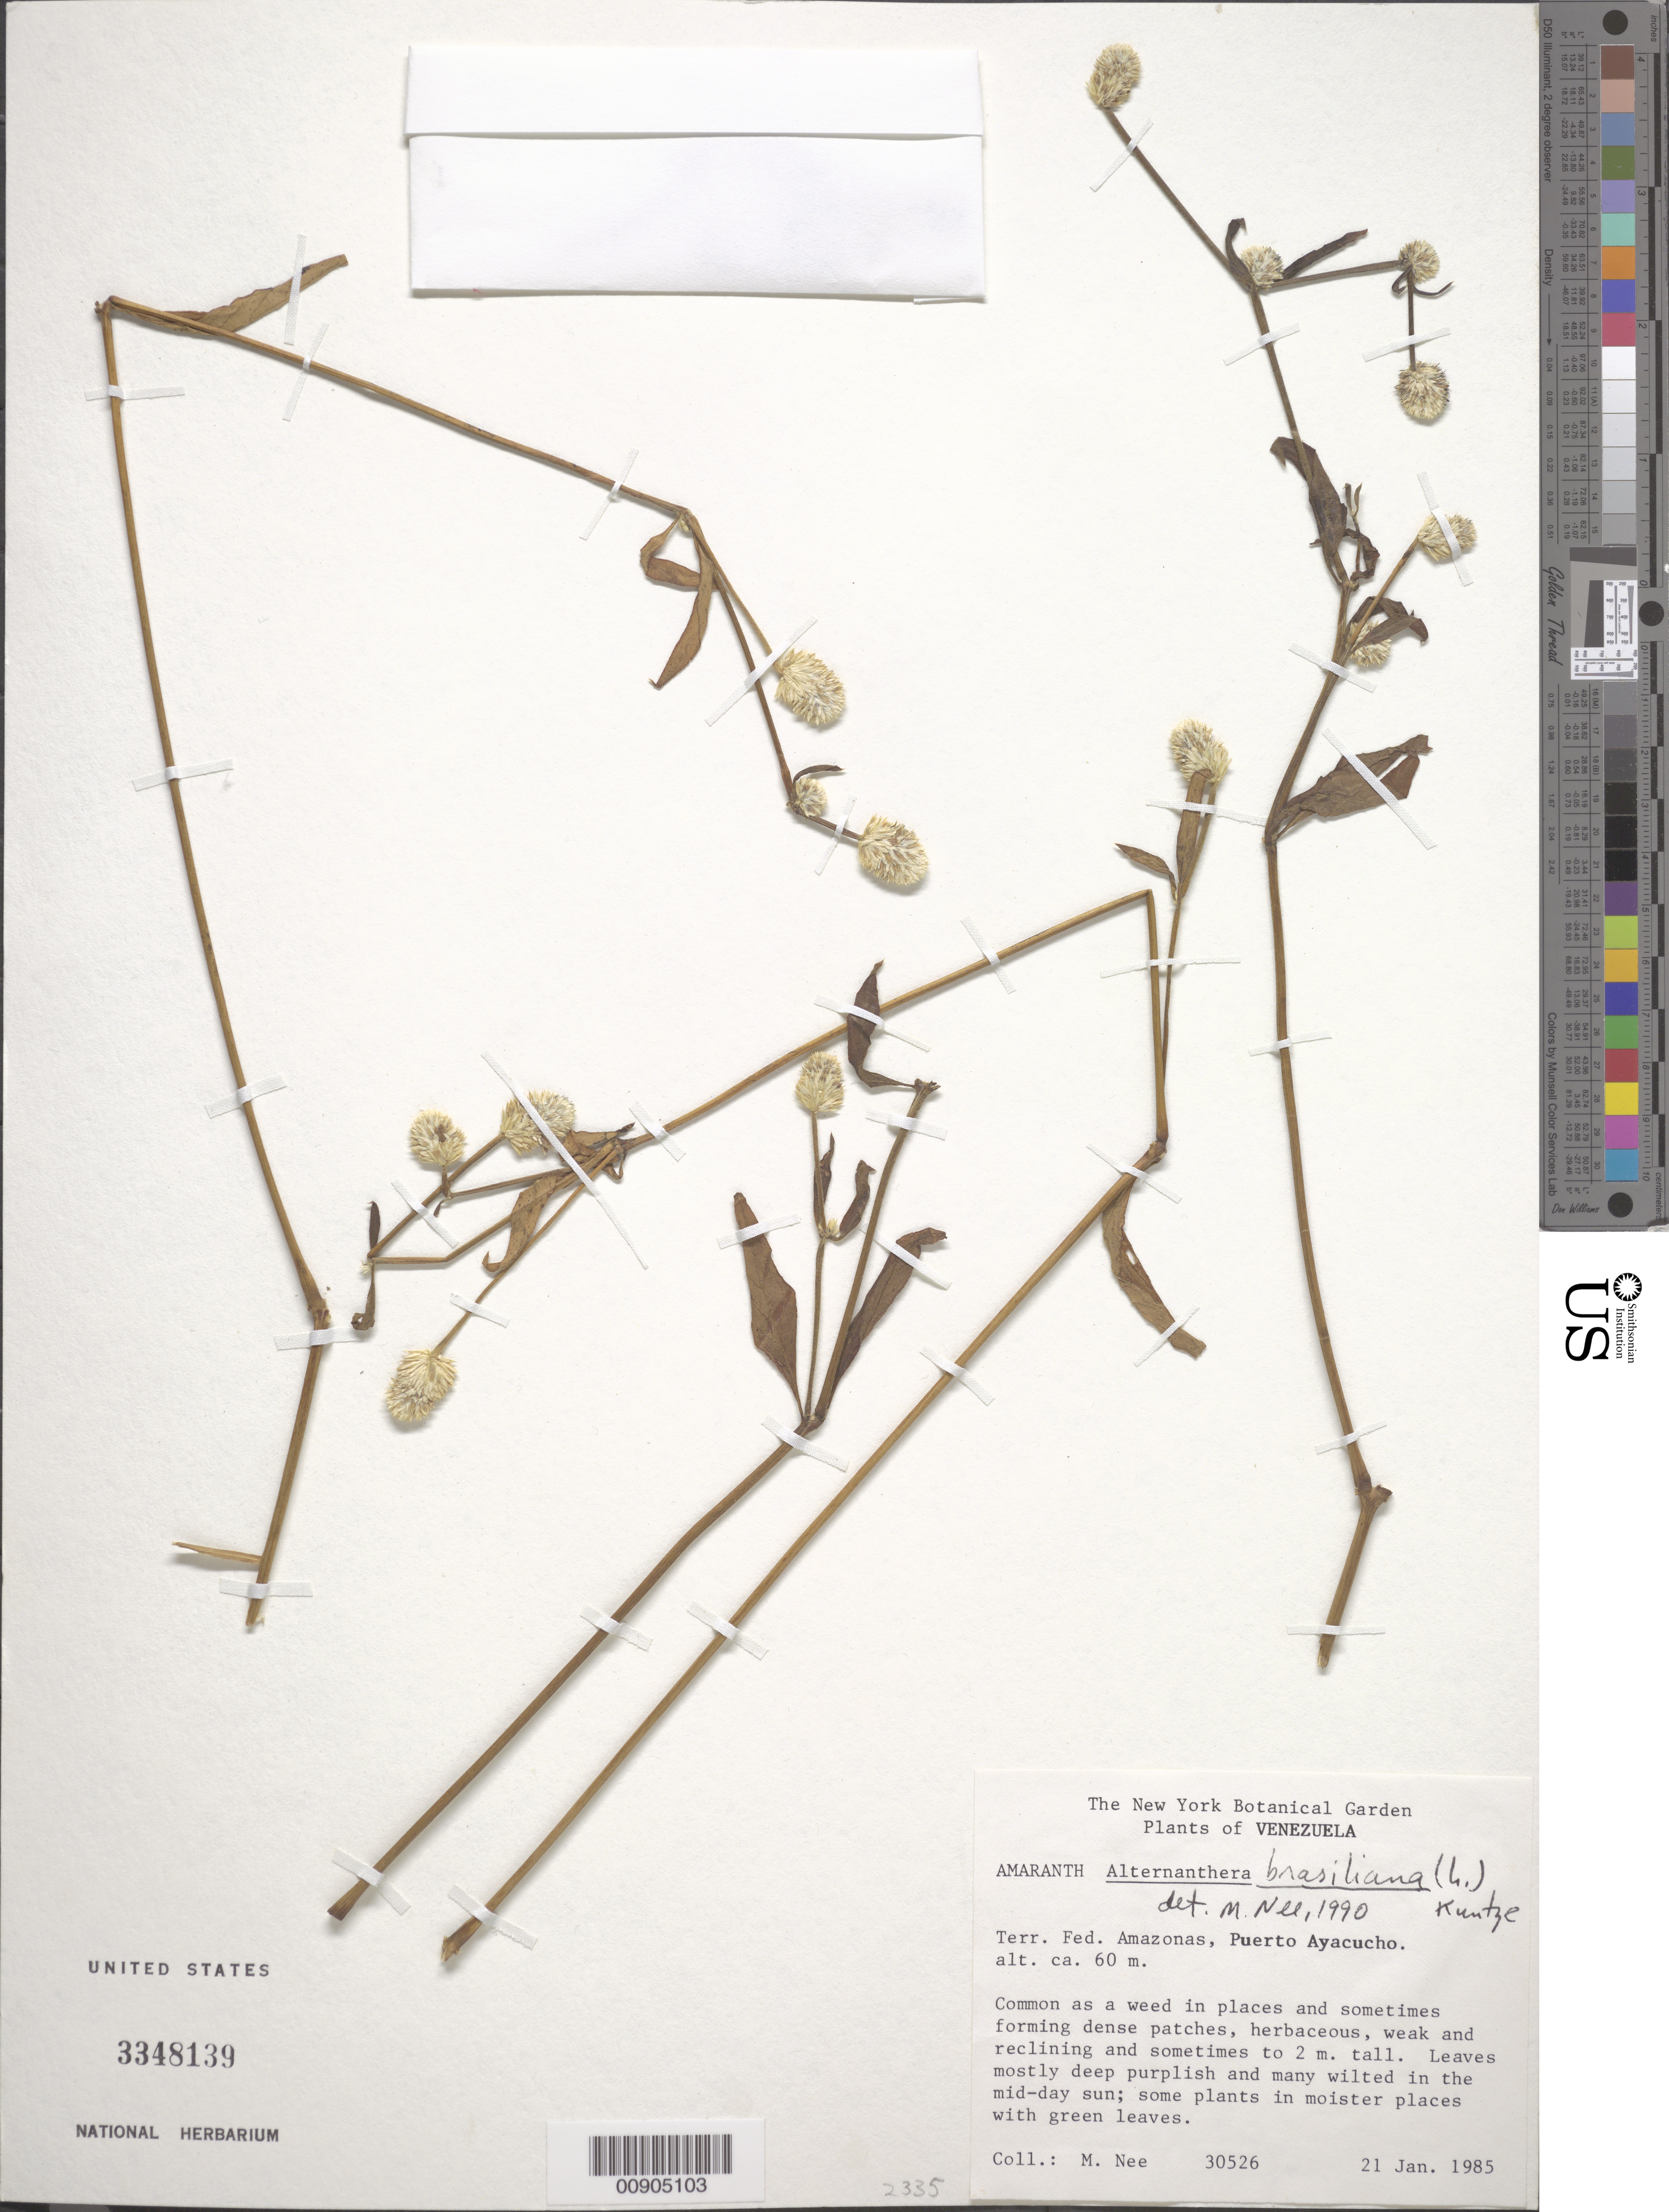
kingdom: Plantae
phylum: Tracheophyta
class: Magnoliopsida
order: Caryophyllales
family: Amaranthaceae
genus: Alternanthera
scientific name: Alternanthera brasiliana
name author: (L.) Kuntze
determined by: Nee, Michael H.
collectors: M. Nee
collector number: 30526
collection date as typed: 21-Jan-85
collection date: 1985-01-21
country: Venezuela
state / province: Amazonas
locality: Puerto Ayacucho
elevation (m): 60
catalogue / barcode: US 3348139